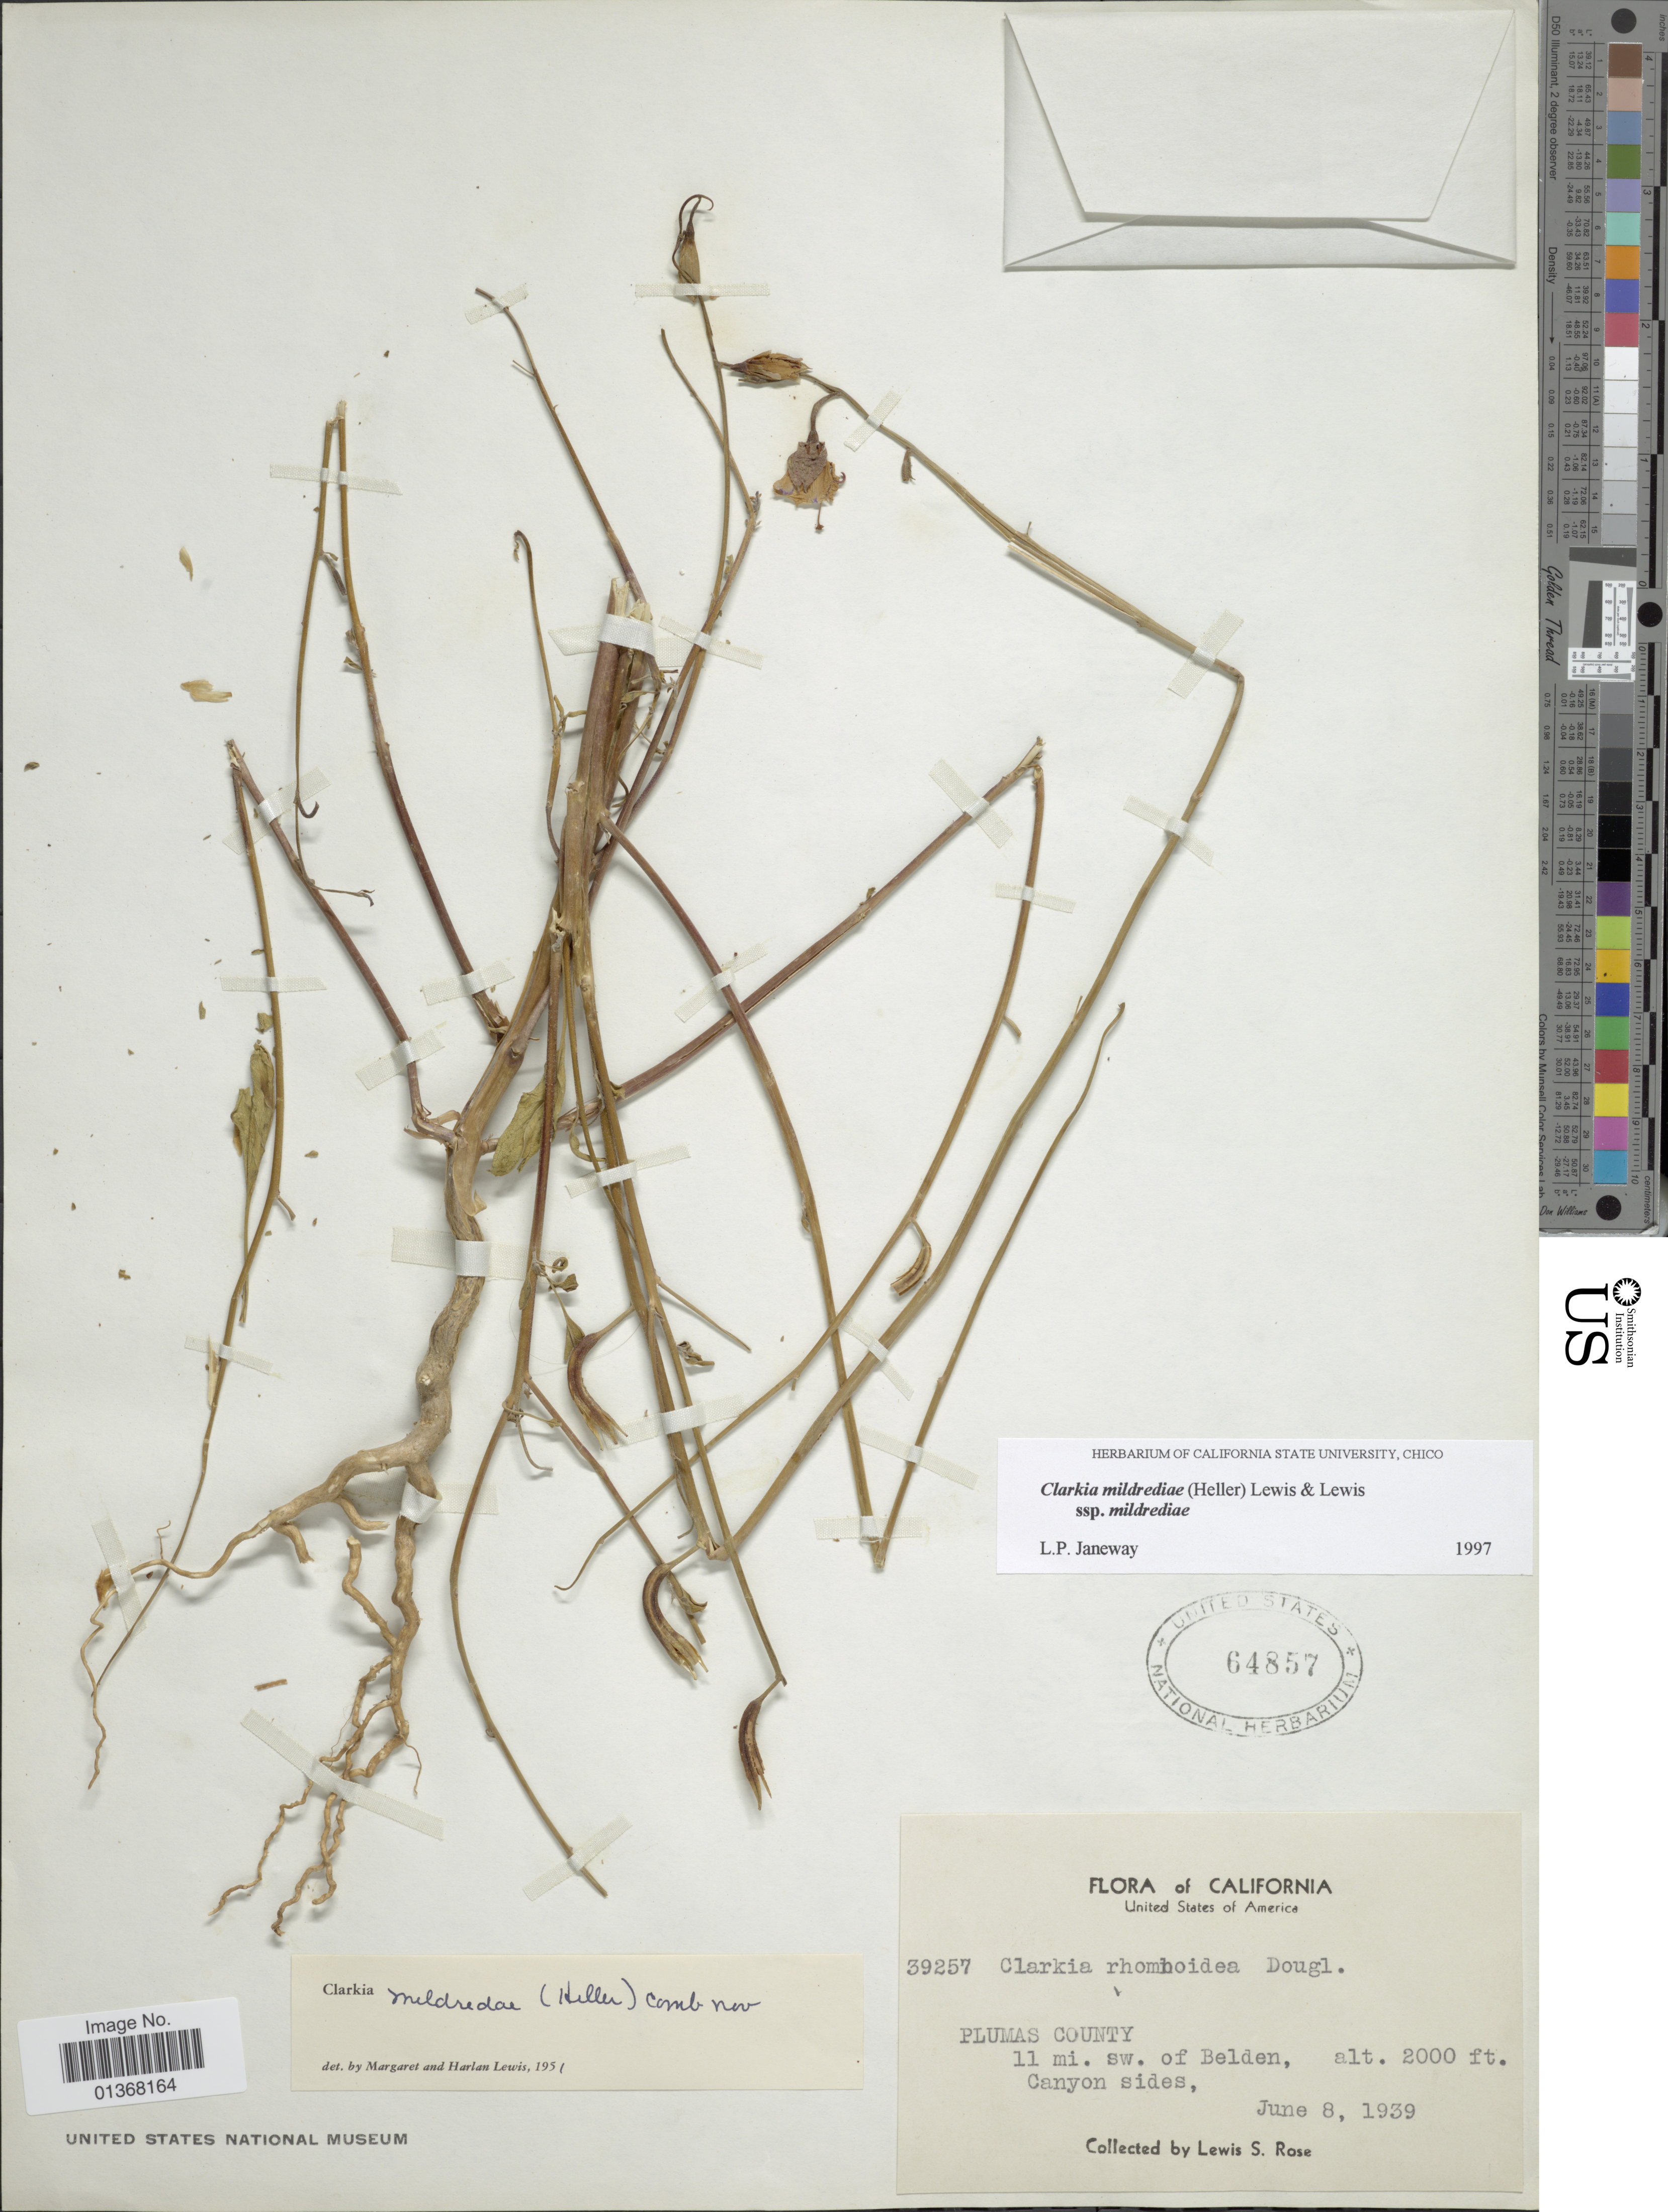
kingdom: Plantae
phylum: Tracheophyta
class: Magnoliopsida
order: Myrtales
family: Onagraceae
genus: Clarkia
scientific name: Clarkia mildrediae subsp. mildrediae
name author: (A. Heller) F. H. Lewis & M.E. Lewis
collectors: L. S. Rose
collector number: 39257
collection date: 1939-06-08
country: United States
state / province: California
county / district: Plumas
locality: Plumas County, 11 mi. sw. of Belden, Canyon sides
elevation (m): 610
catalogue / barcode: US 64857